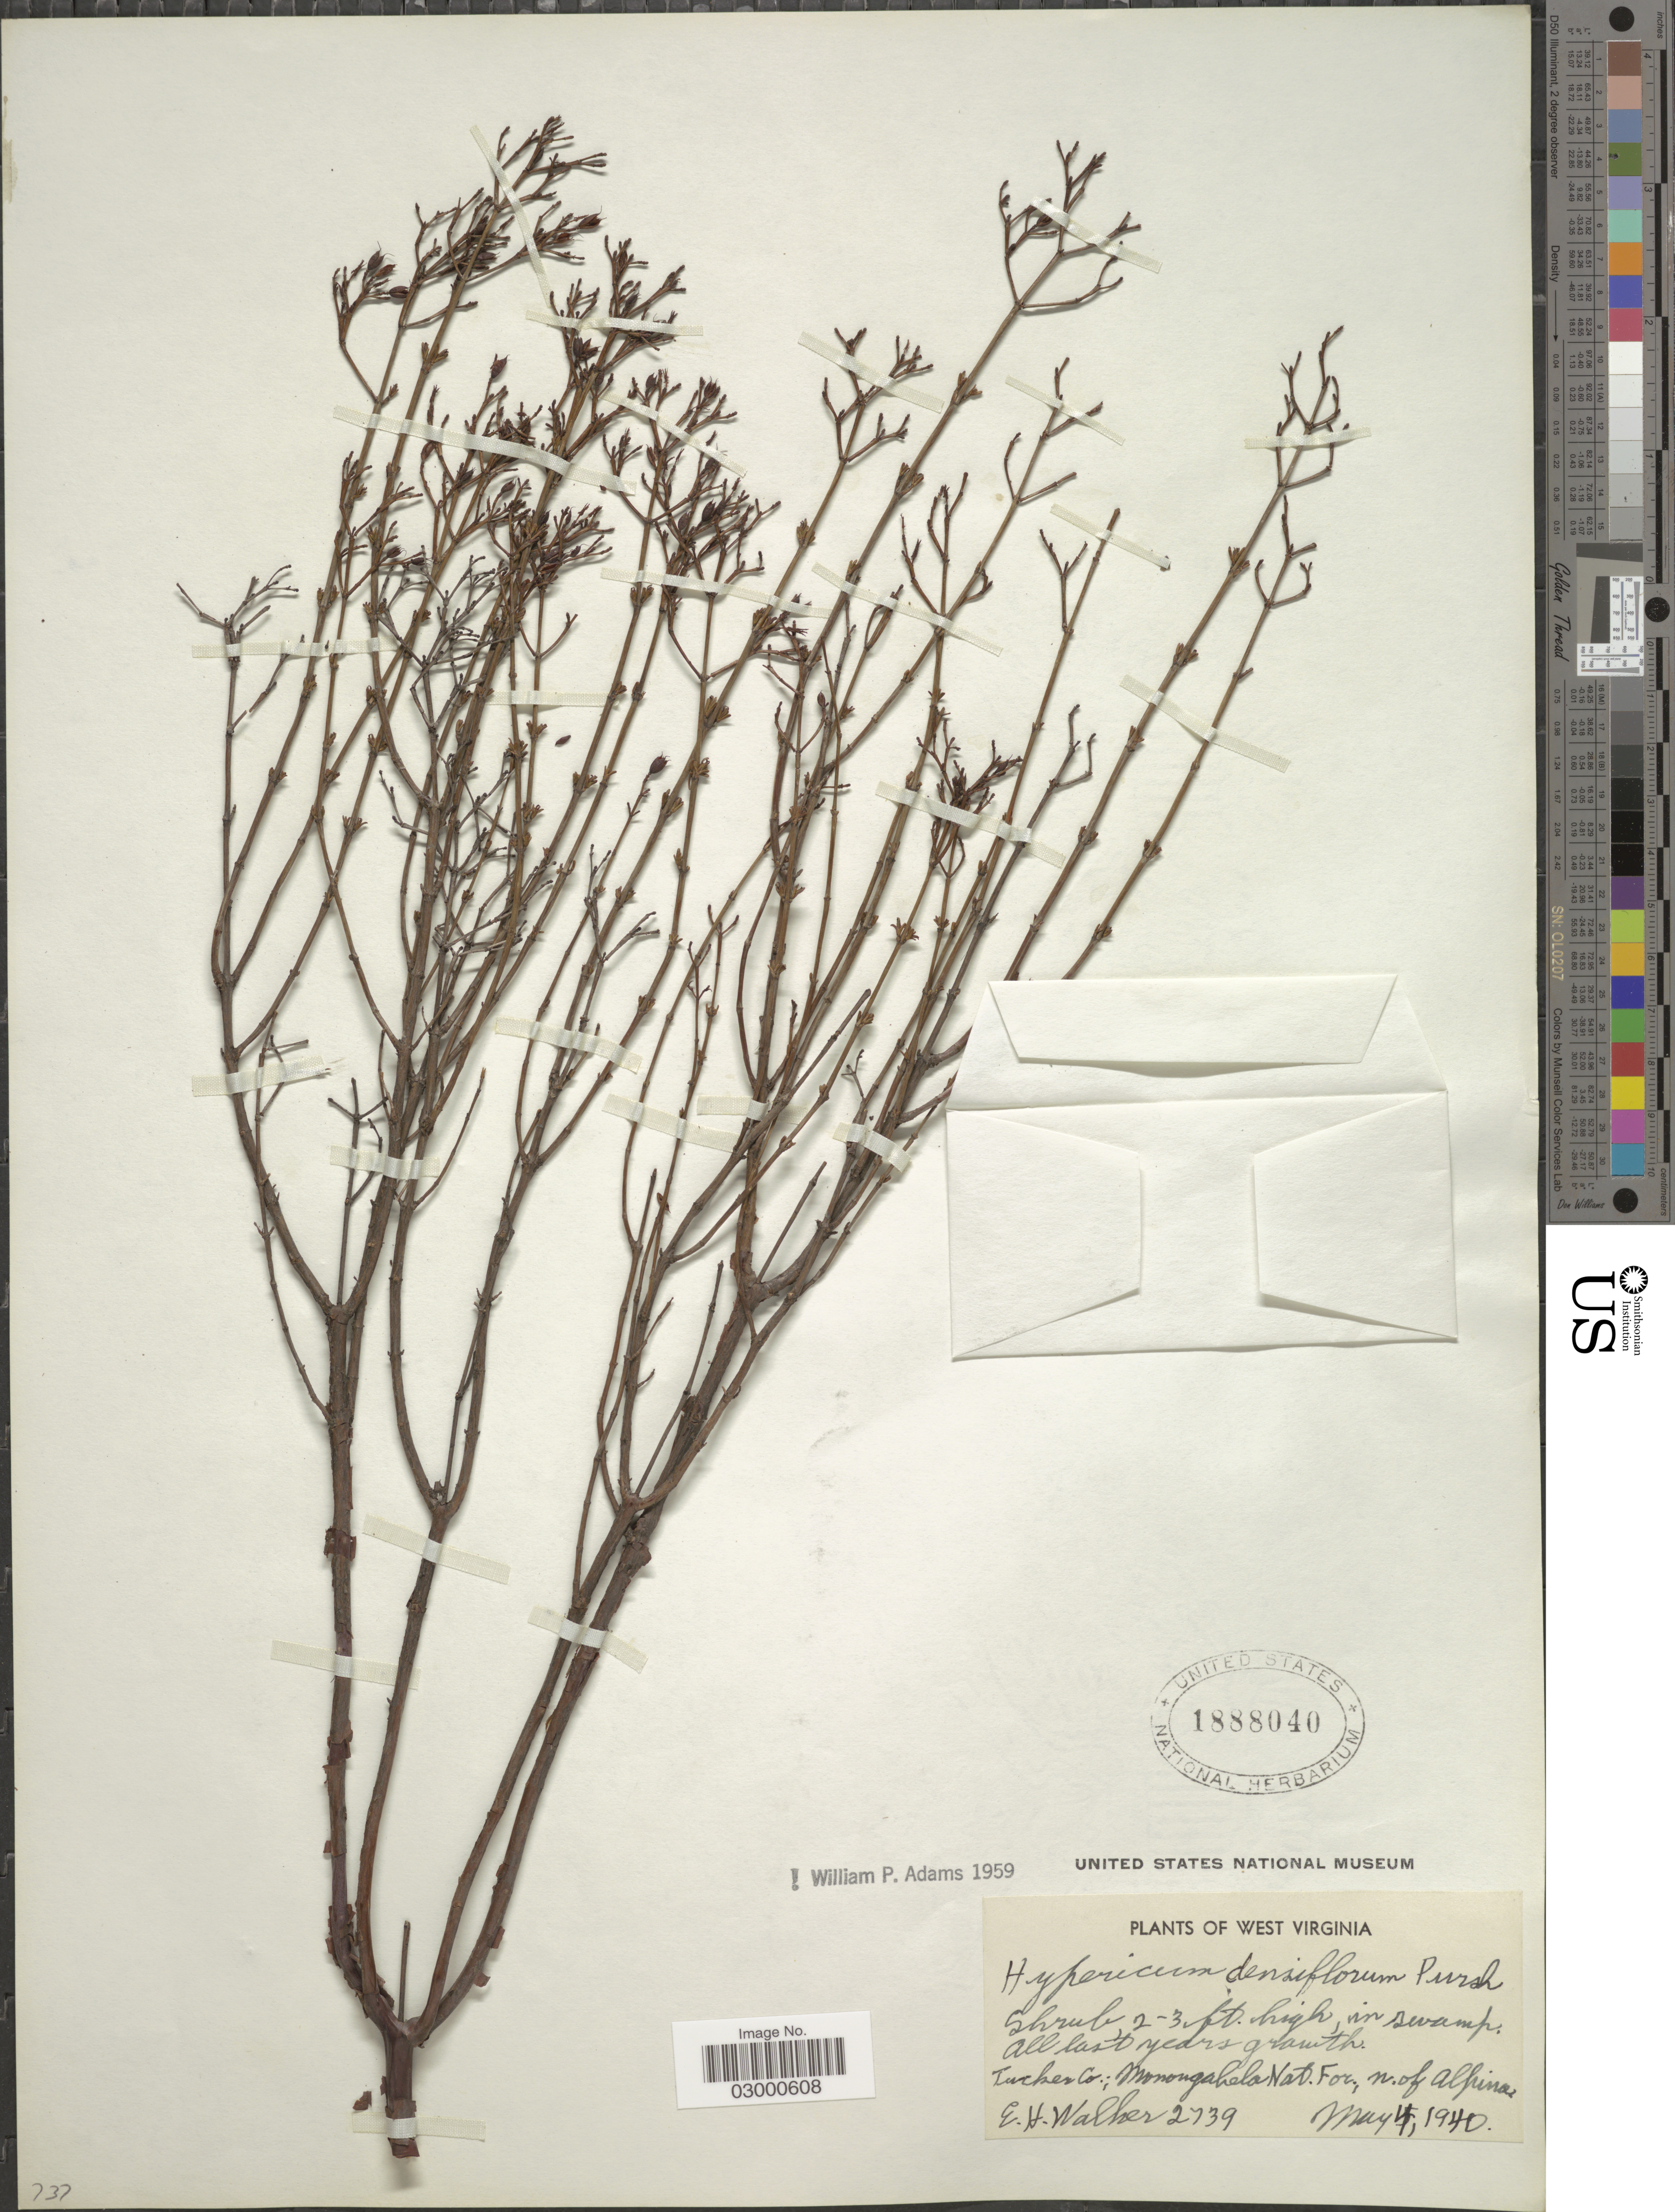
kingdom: Plantae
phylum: Tracheophyta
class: Magnoliopsida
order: Malpighiales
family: Hypericaceae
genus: Hypericum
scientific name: Hypericum densiflorum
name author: Pursh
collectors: E. H. Walker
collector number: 2739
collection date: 1940-05-04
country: United States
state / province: West Virginia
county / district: Tucker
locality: Tucker Co.: Monogahela Nat. For. n of Alpina.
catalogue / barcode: US 1888040